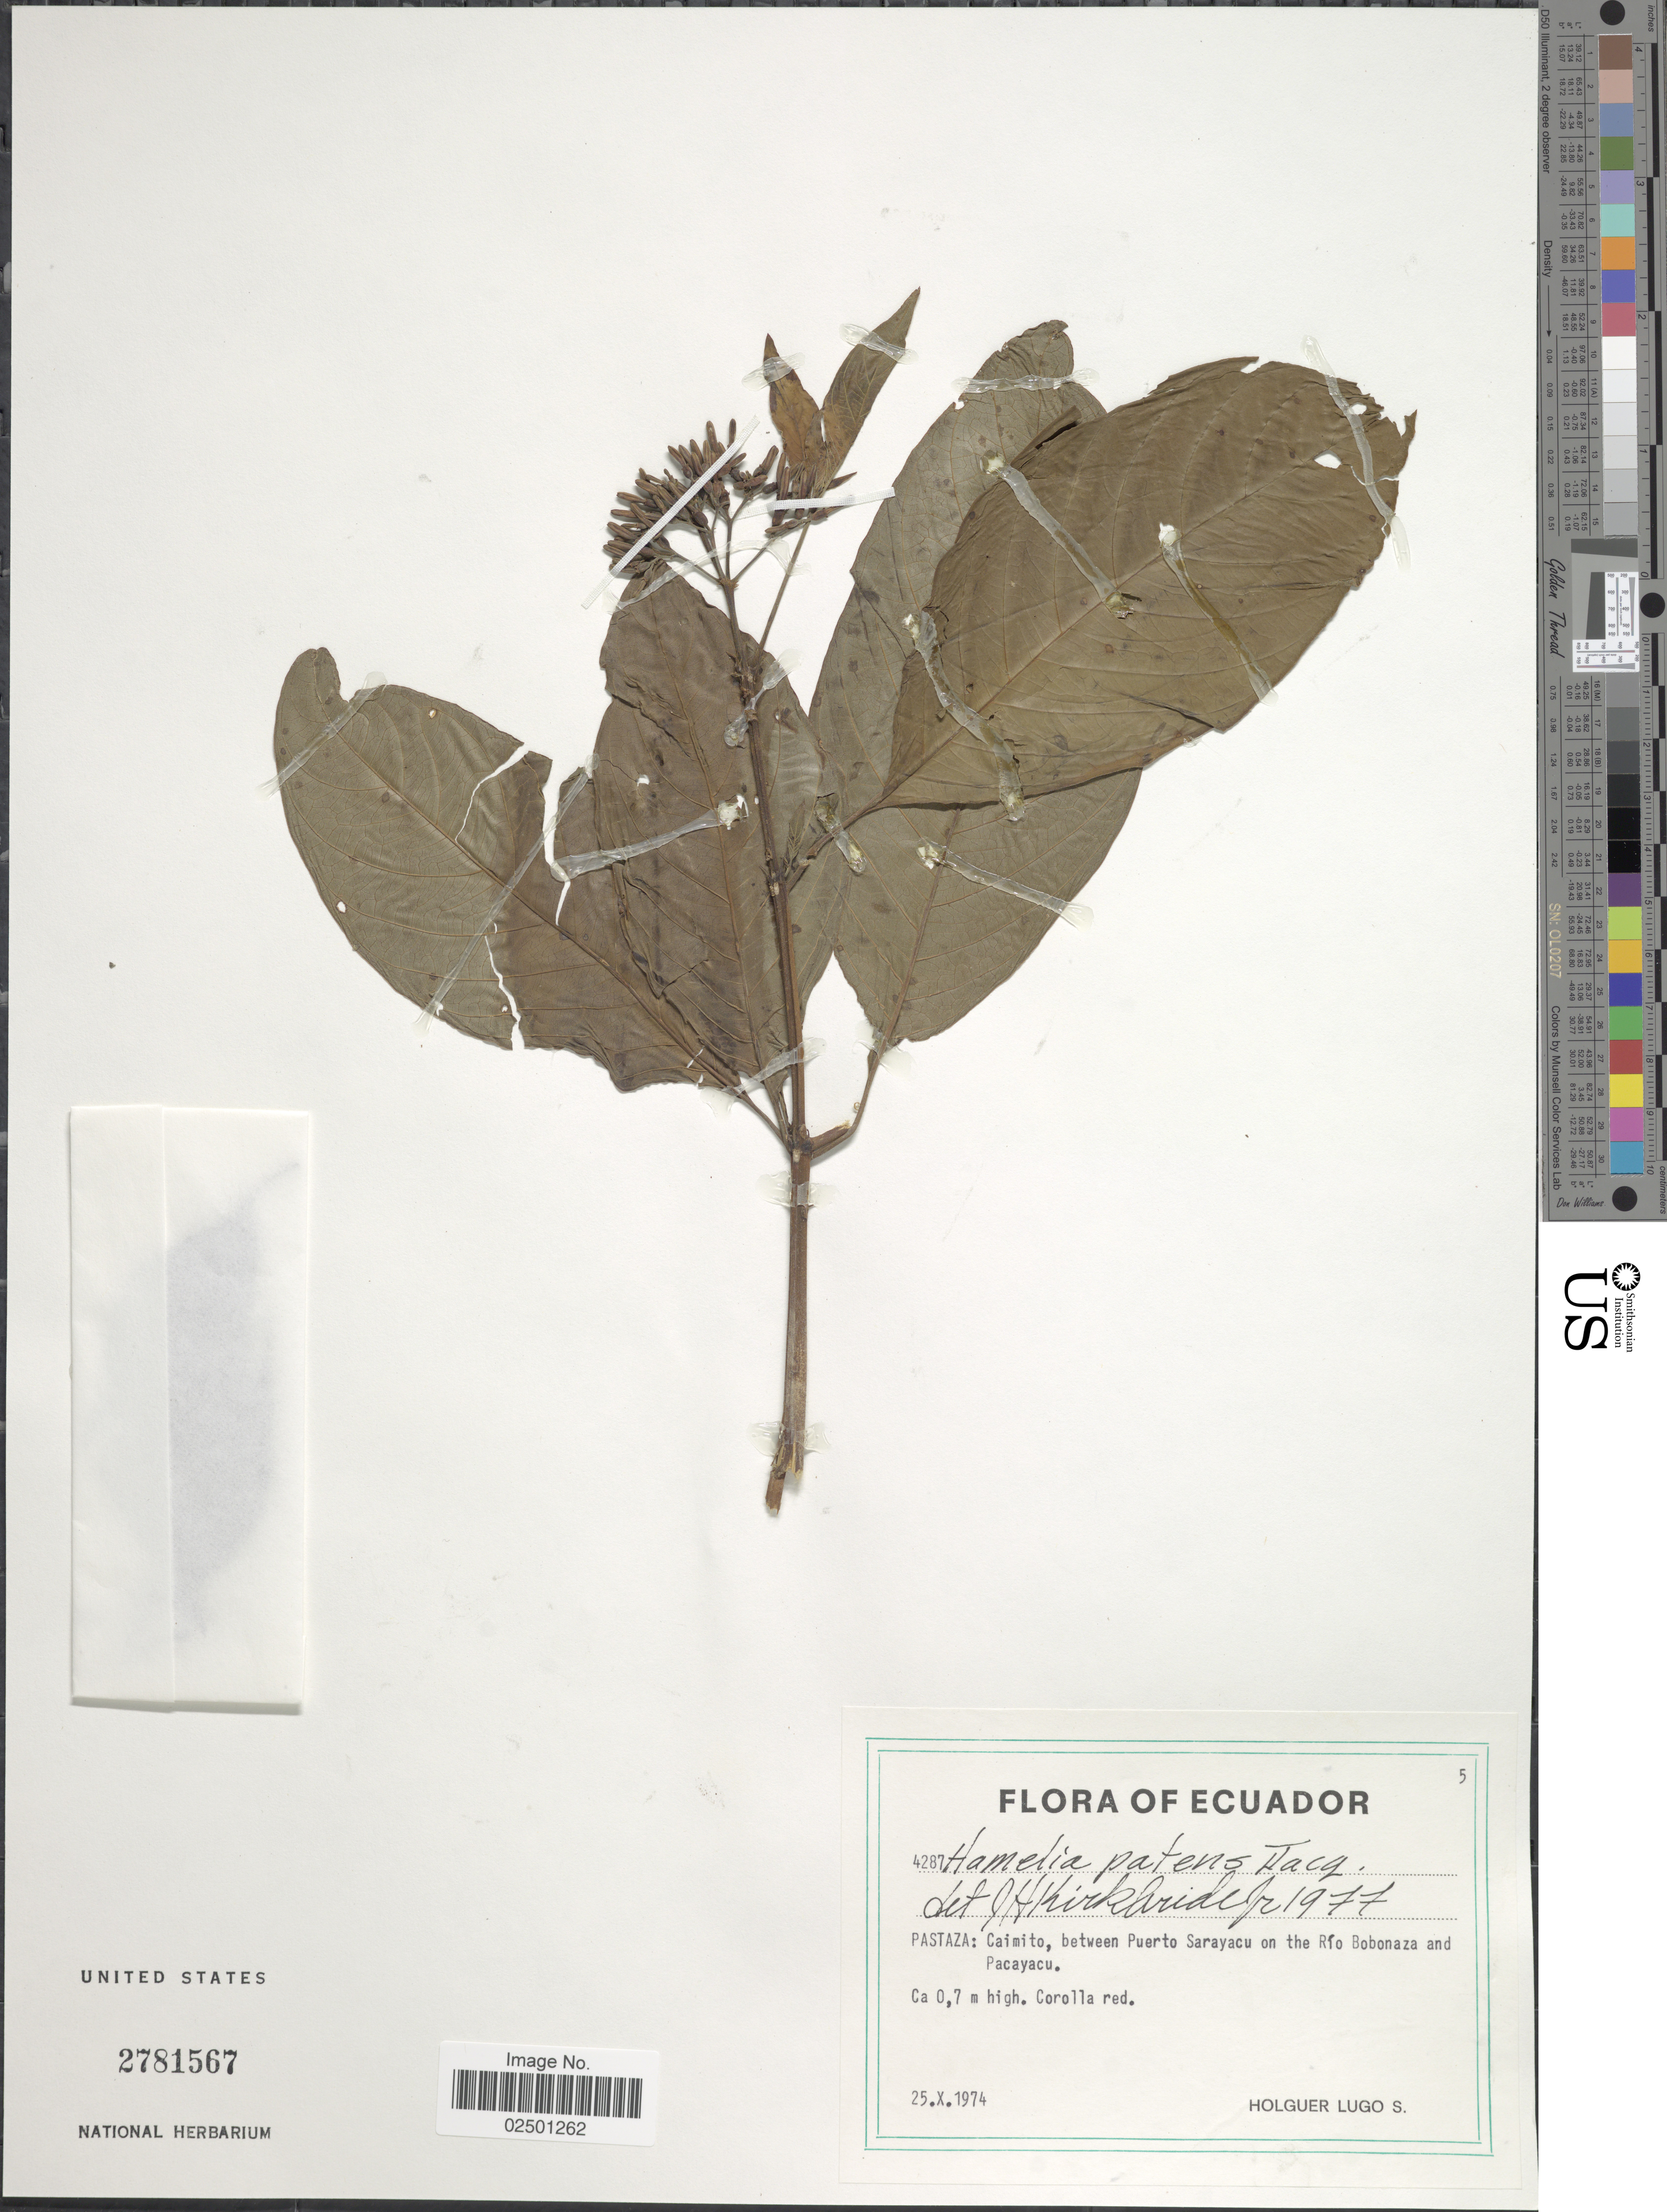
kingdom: Plantae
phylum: Tracheophyta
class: Magnoliopsida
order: Gentianales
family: Rubiaceae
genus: Hamelia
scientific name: Hamelia patens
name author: Jacq.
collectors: H. Lugo S.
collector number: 4287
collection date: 1974-10-25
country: Ecuador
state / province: Pastaza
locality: Caimito, between Puerto Sarayacu on the Rio Bobonaza and Pacayacu.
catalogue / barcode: US 2781567